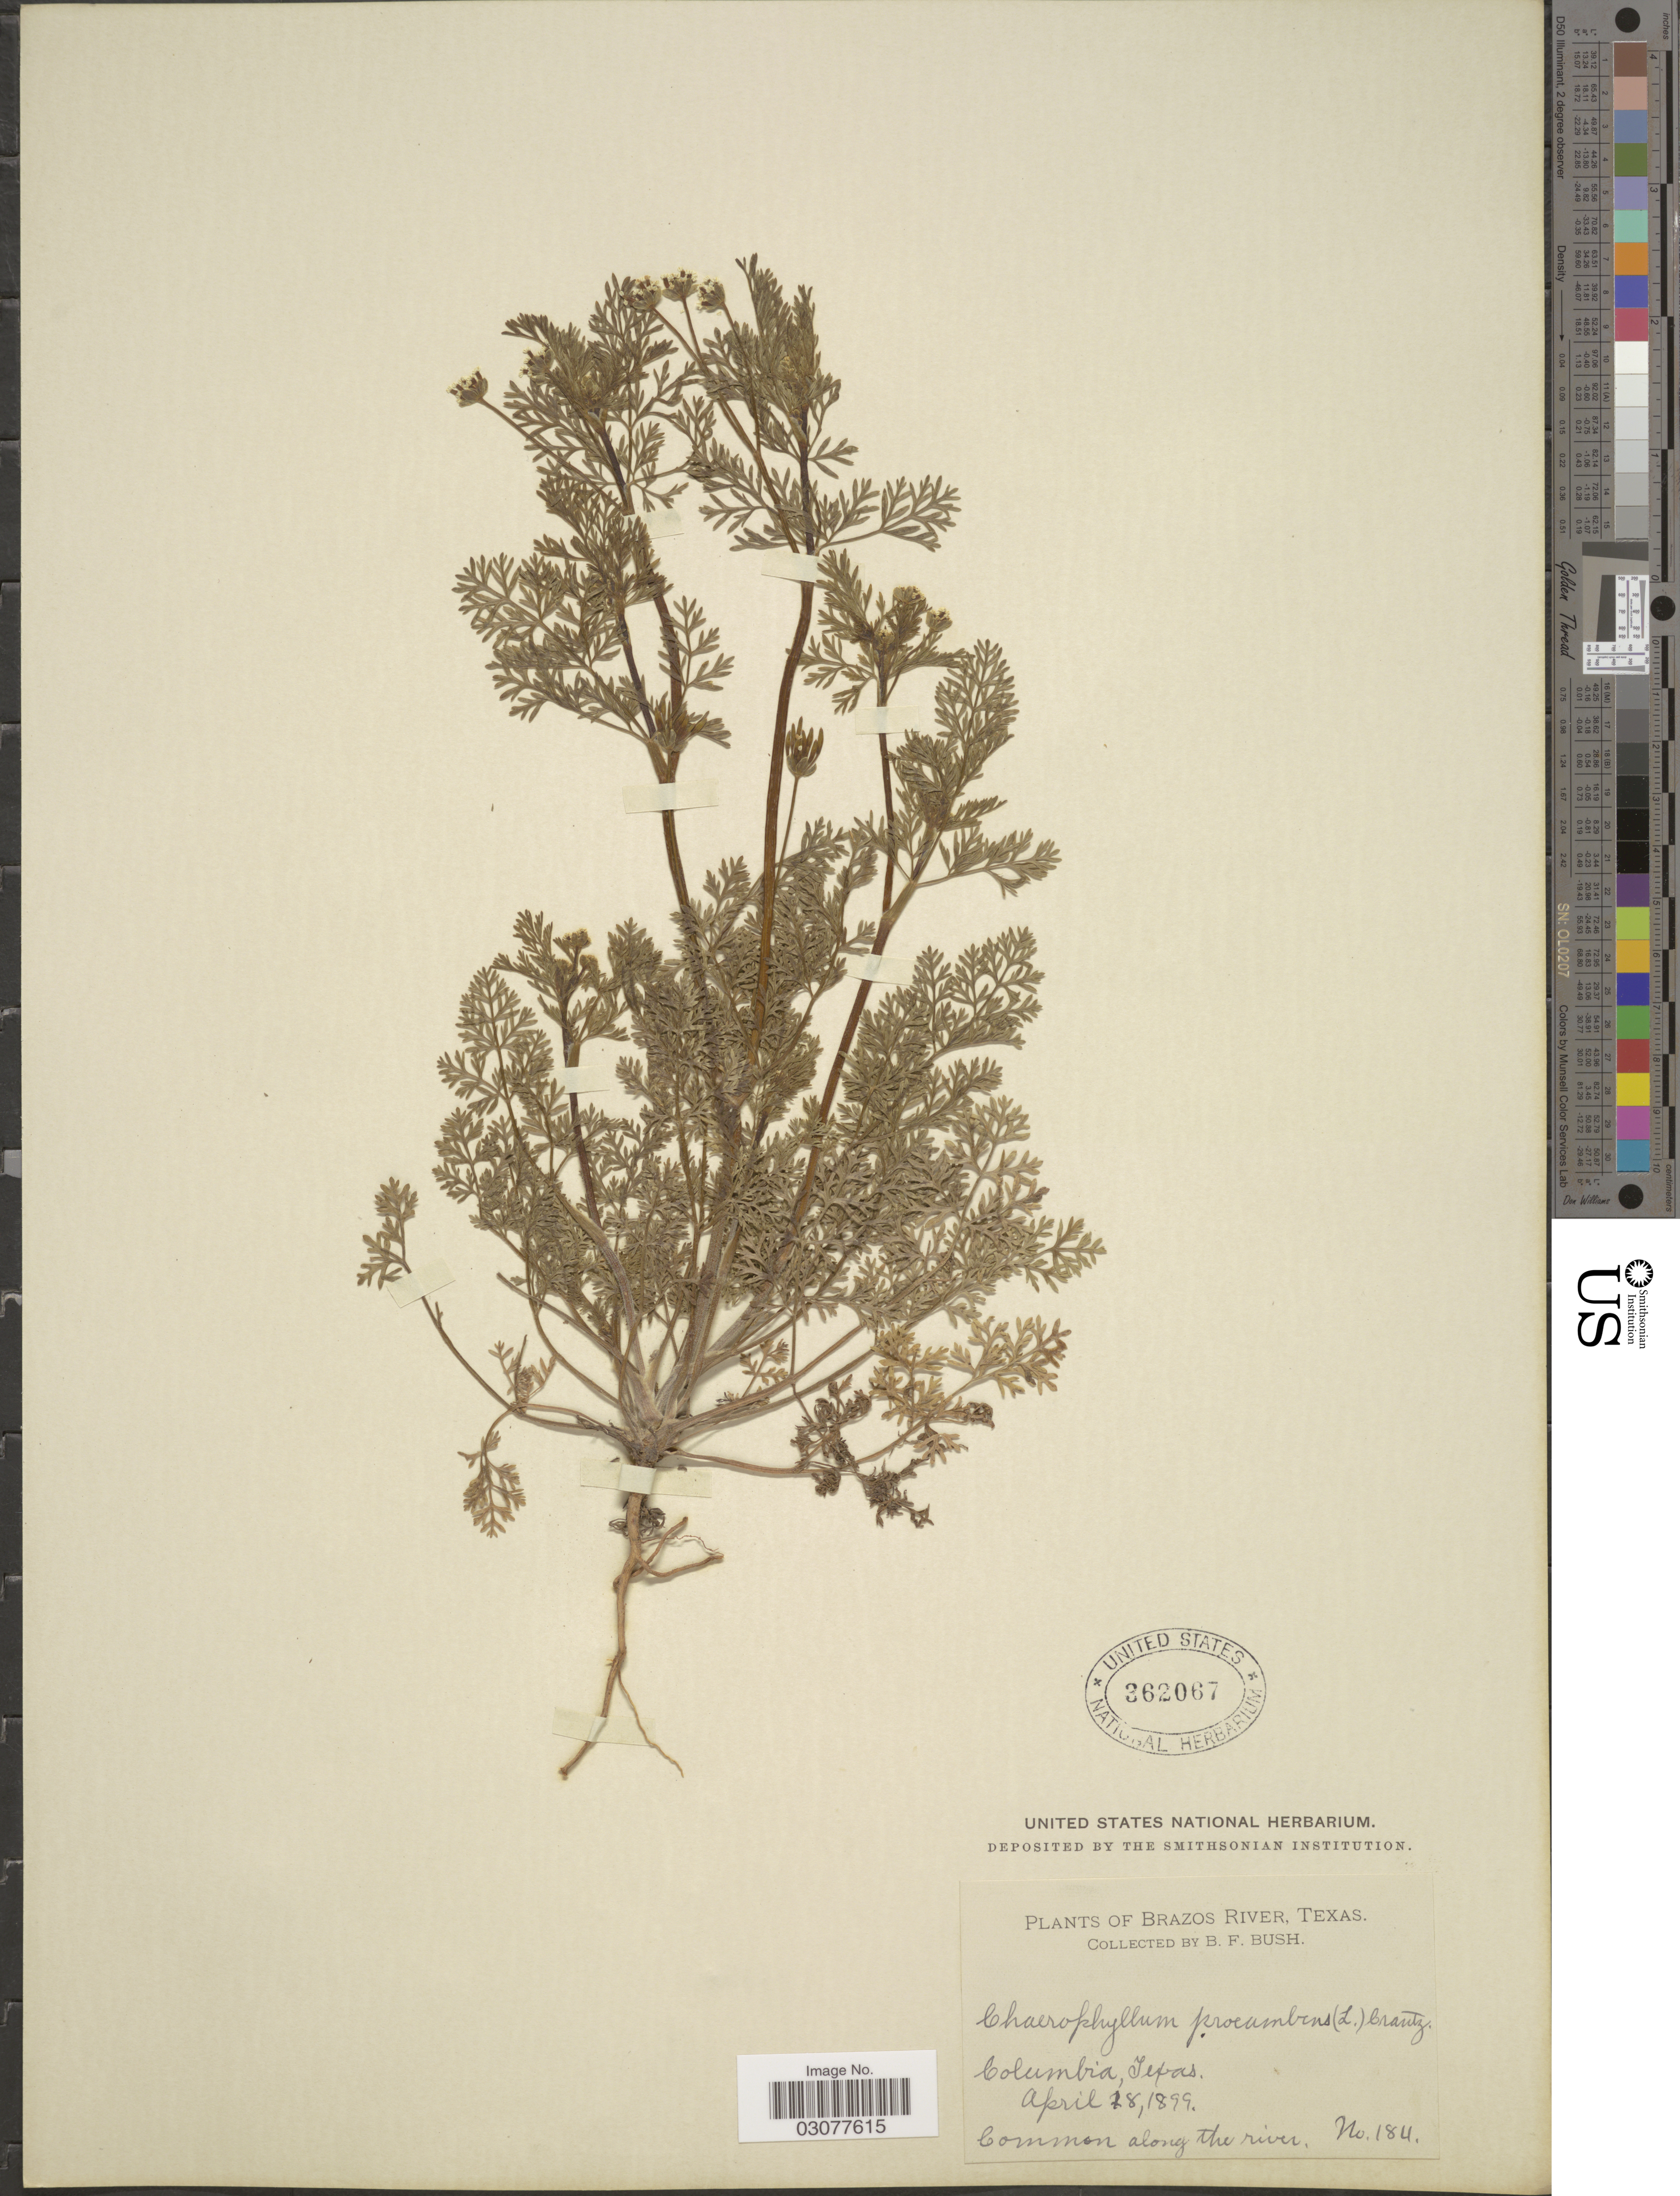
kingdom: Plantae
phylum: Tracheophyta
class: Magnoliopsida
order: Apiales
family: Apiaceae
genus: Chaerophyllum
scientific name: Chaerophyllum texanum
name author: J.M. Coult. & Rose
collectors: B. F. Bush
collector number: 184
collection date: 1899-04-18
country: United States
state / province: Texas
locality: Brazos River, Columbia, Texas.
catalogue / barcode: US 362067